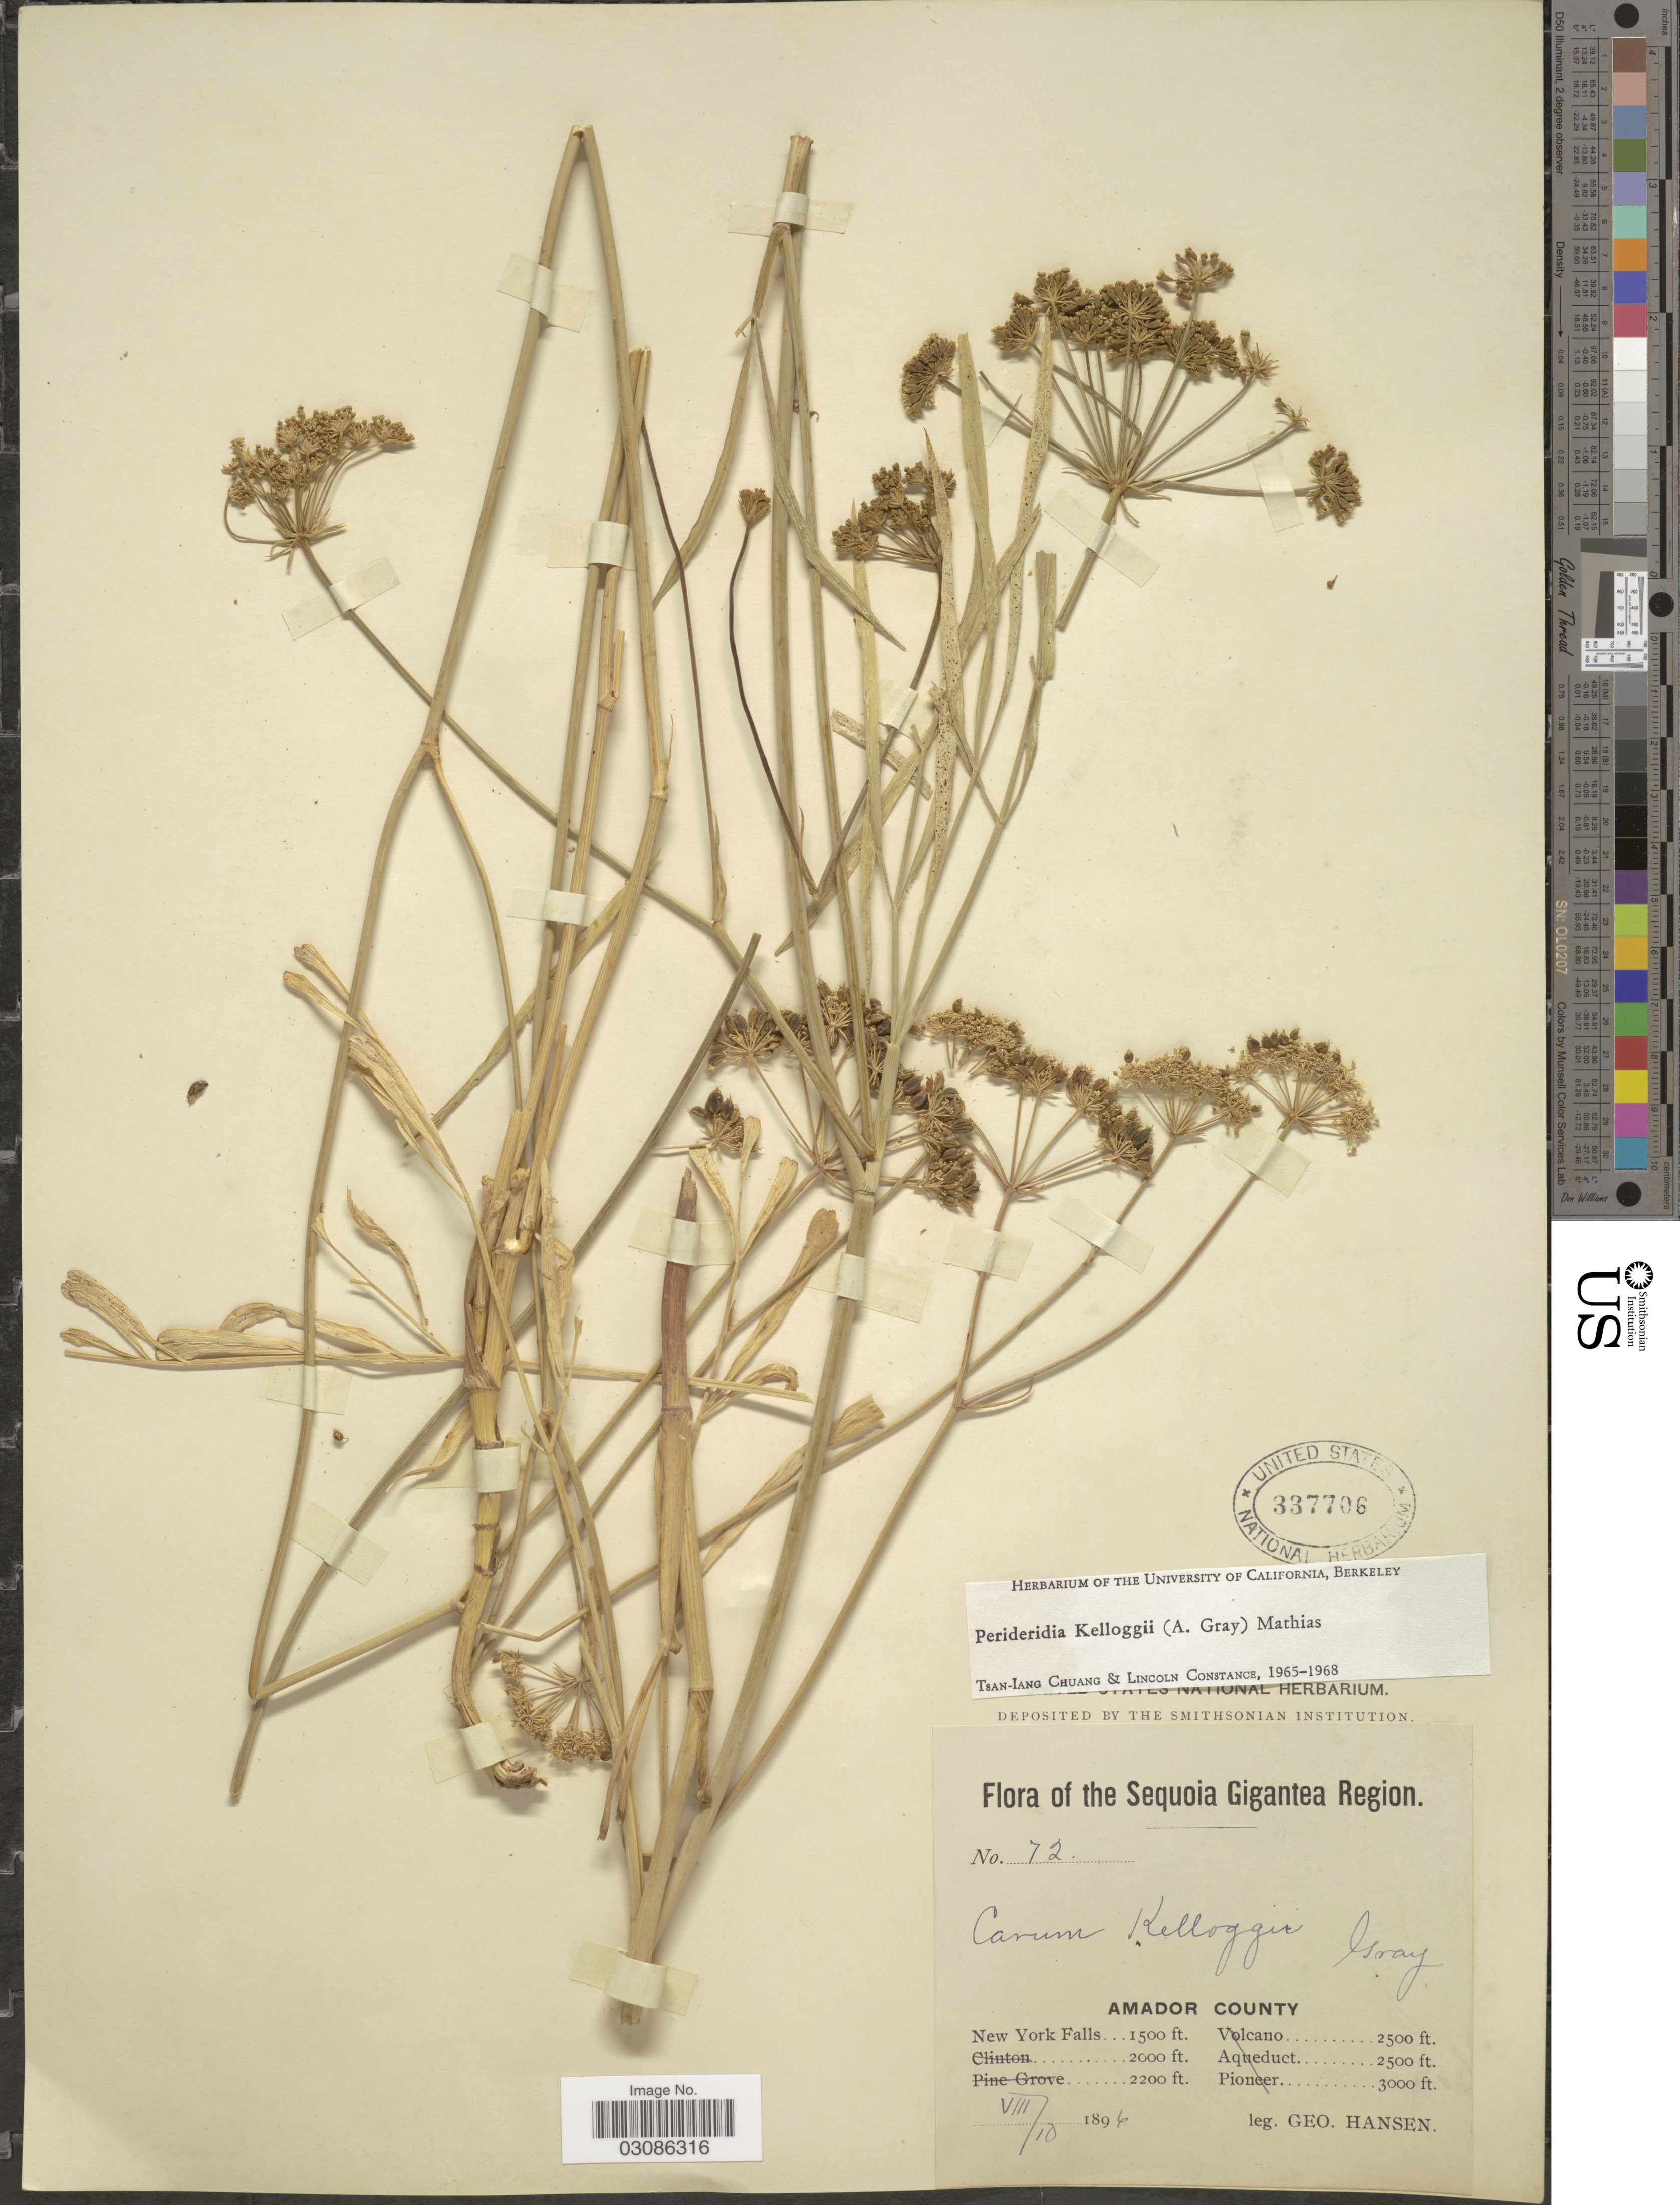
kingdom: Plantae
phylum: Tracheophyta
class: Magnoliopsida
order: Apiales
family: Apiaceae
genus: Perideridia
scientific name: Perideridia kelloggii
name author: (A. Gray) Mathias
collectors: G. Hansen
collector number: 72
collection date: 1896-08-10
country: United States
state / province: California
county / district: Amador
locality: The Sequoia Gigantea Region, Amador County, New York Falls.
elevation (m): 457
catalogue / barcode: US 337706